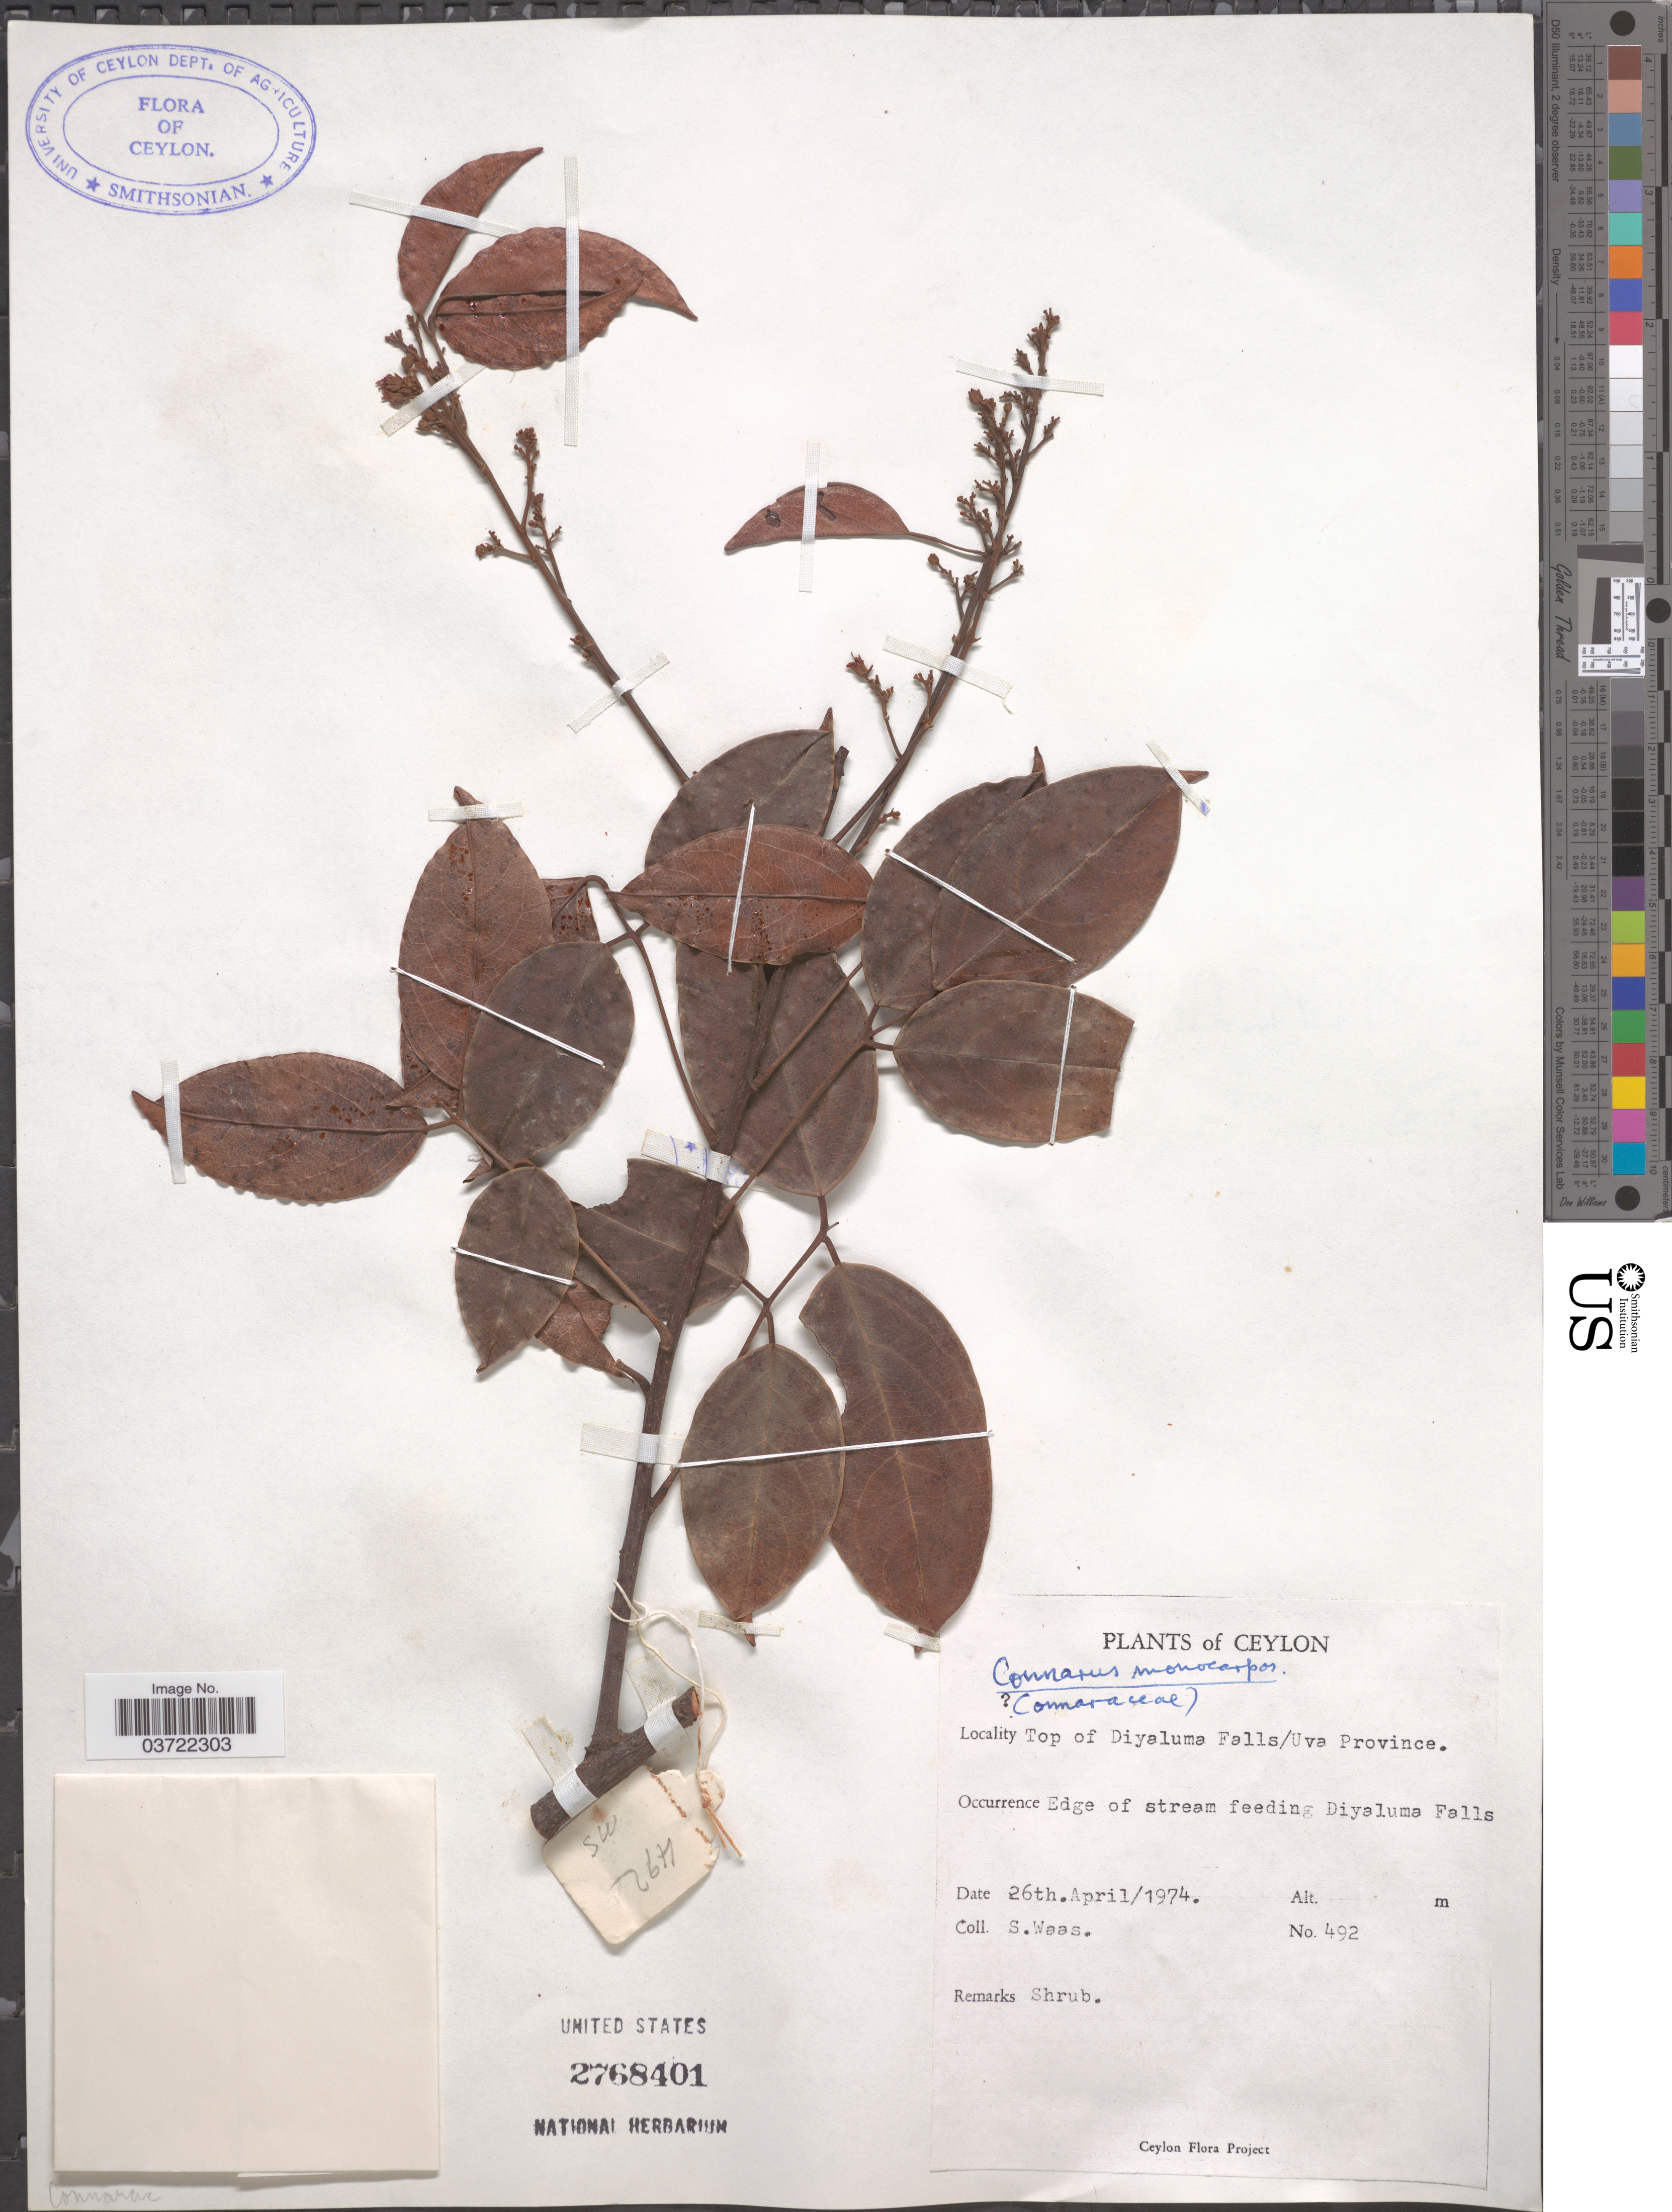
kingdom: Plantae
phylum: Tracheophyta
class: Magnoliopsida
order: Oxalidales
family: Connaraceae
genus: Connarus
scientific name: Connarus monocarpos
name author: L.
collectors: S. Waas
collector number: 492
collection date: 1974-04-26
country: Sri Lanka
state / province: Uva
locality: Ceylon. Top of Diyaluma Falls. Edge of stream feeding Diyaluma Falls.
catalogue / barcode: US 2768401